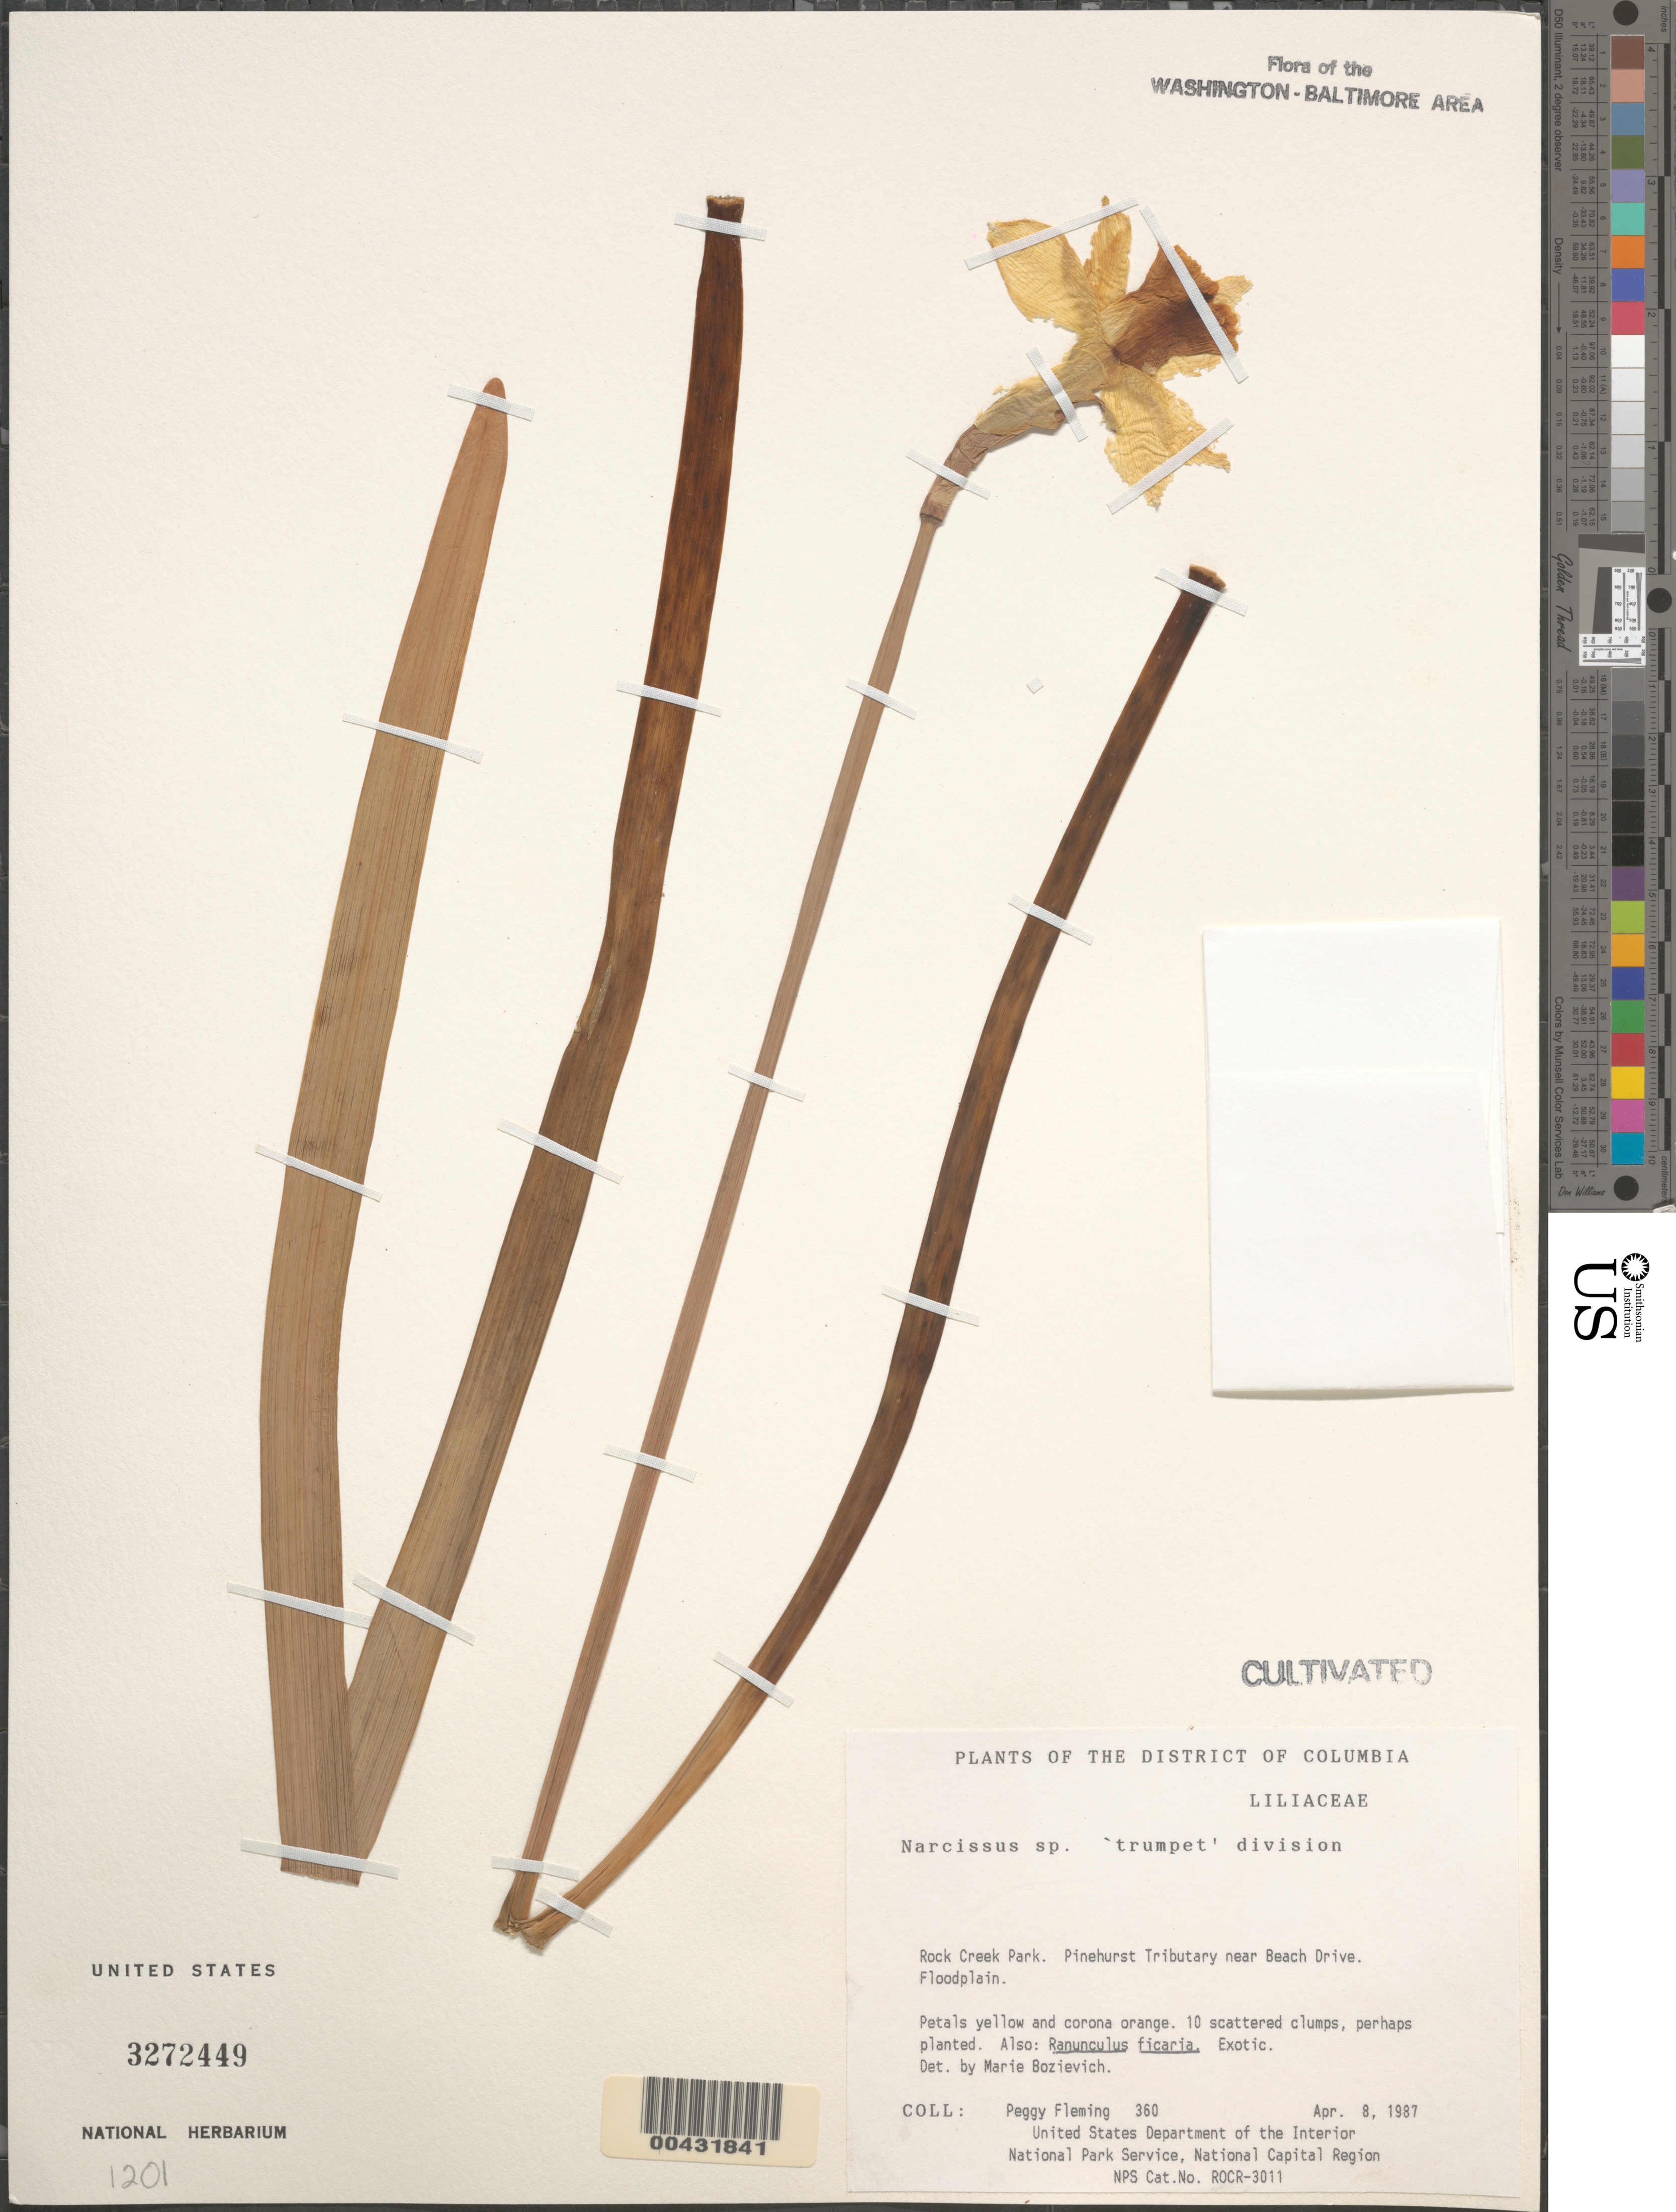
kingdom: Plantae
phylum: Tracheophyta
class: Liliopsida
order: Asparagales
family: Amaryllidaceae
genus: Narcissus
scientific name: Narcissus sp.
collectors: P. Fleming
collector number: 360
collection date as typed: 08 Apr 1987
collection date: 1987-04-08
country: United States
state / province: District of Columbia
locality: Rock Creek Park, Pinehurst Tributary near Beach Drive Rock Creek Park & vicinity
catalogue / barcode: US 3272449